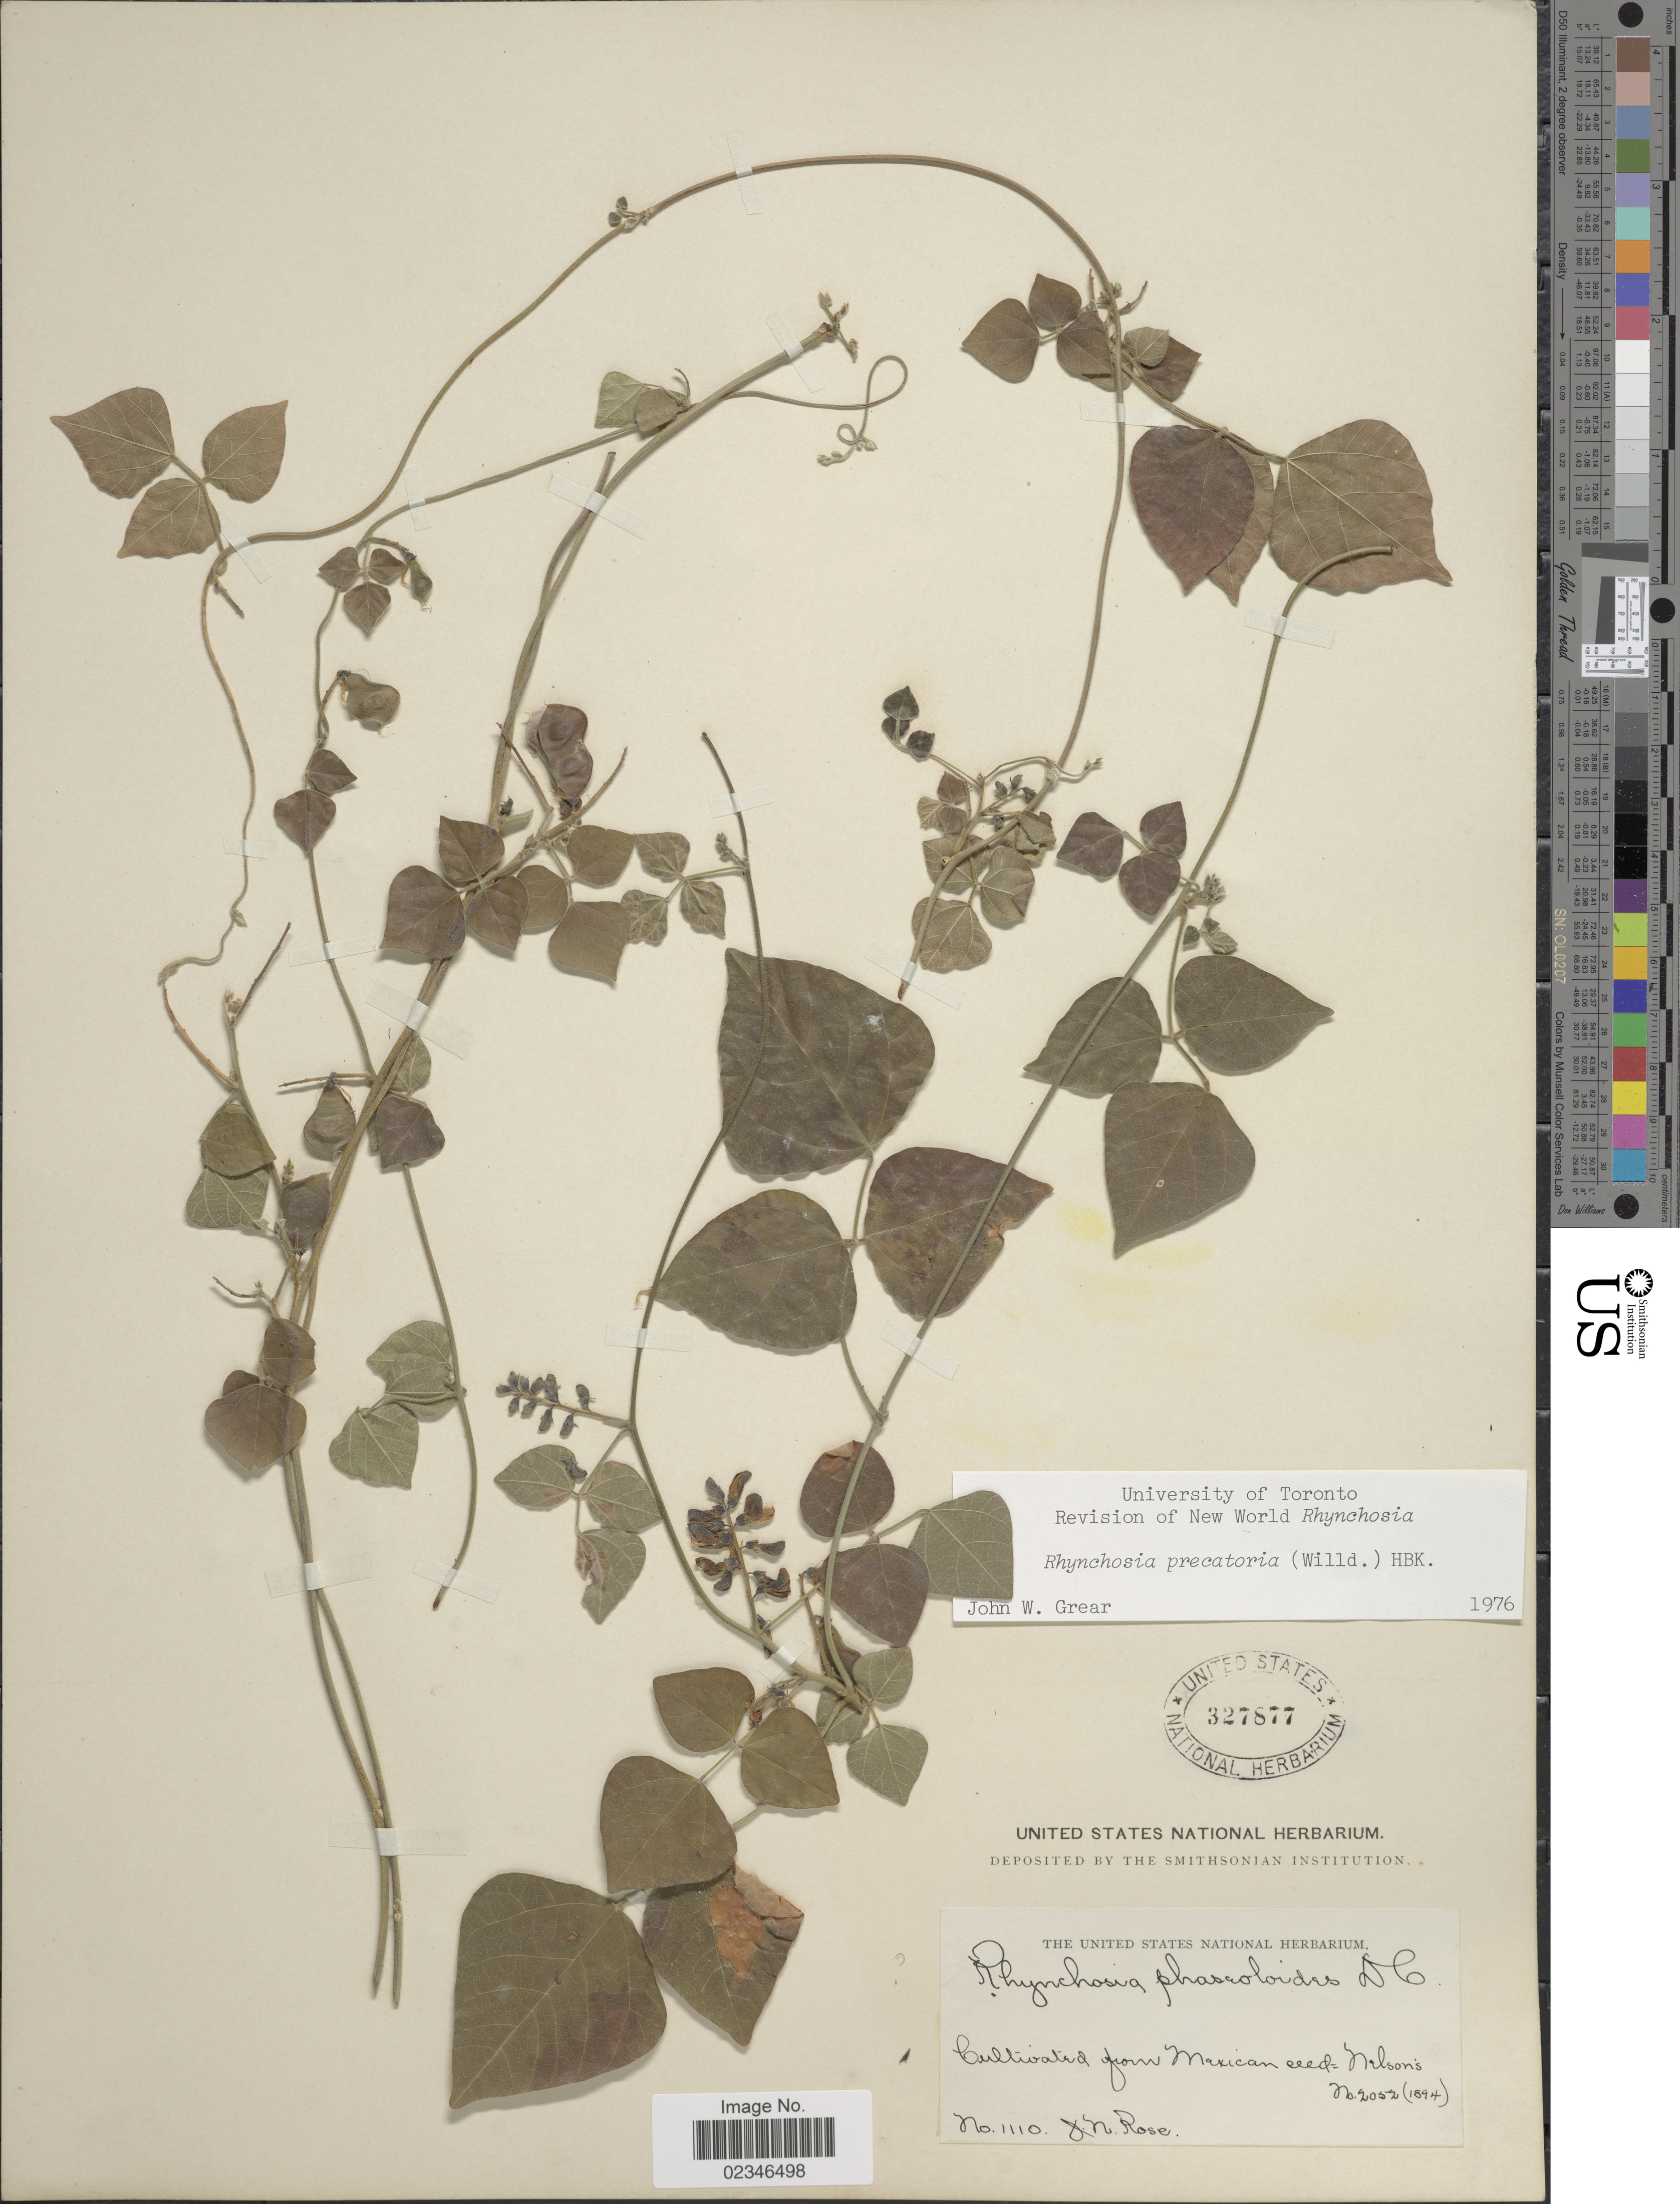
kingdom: Plantae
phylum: Tracheophyta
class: Magnoliopsida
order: Fabales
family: Fabaceae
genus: Rhynchosia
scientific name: Rhynchosia precatoria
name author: (Willd.) DC.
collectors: J. N. Rose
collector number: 1110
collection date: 1894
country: Mexico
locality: Cultivated from Mexican seed: Nelson's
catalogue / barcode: US 327877